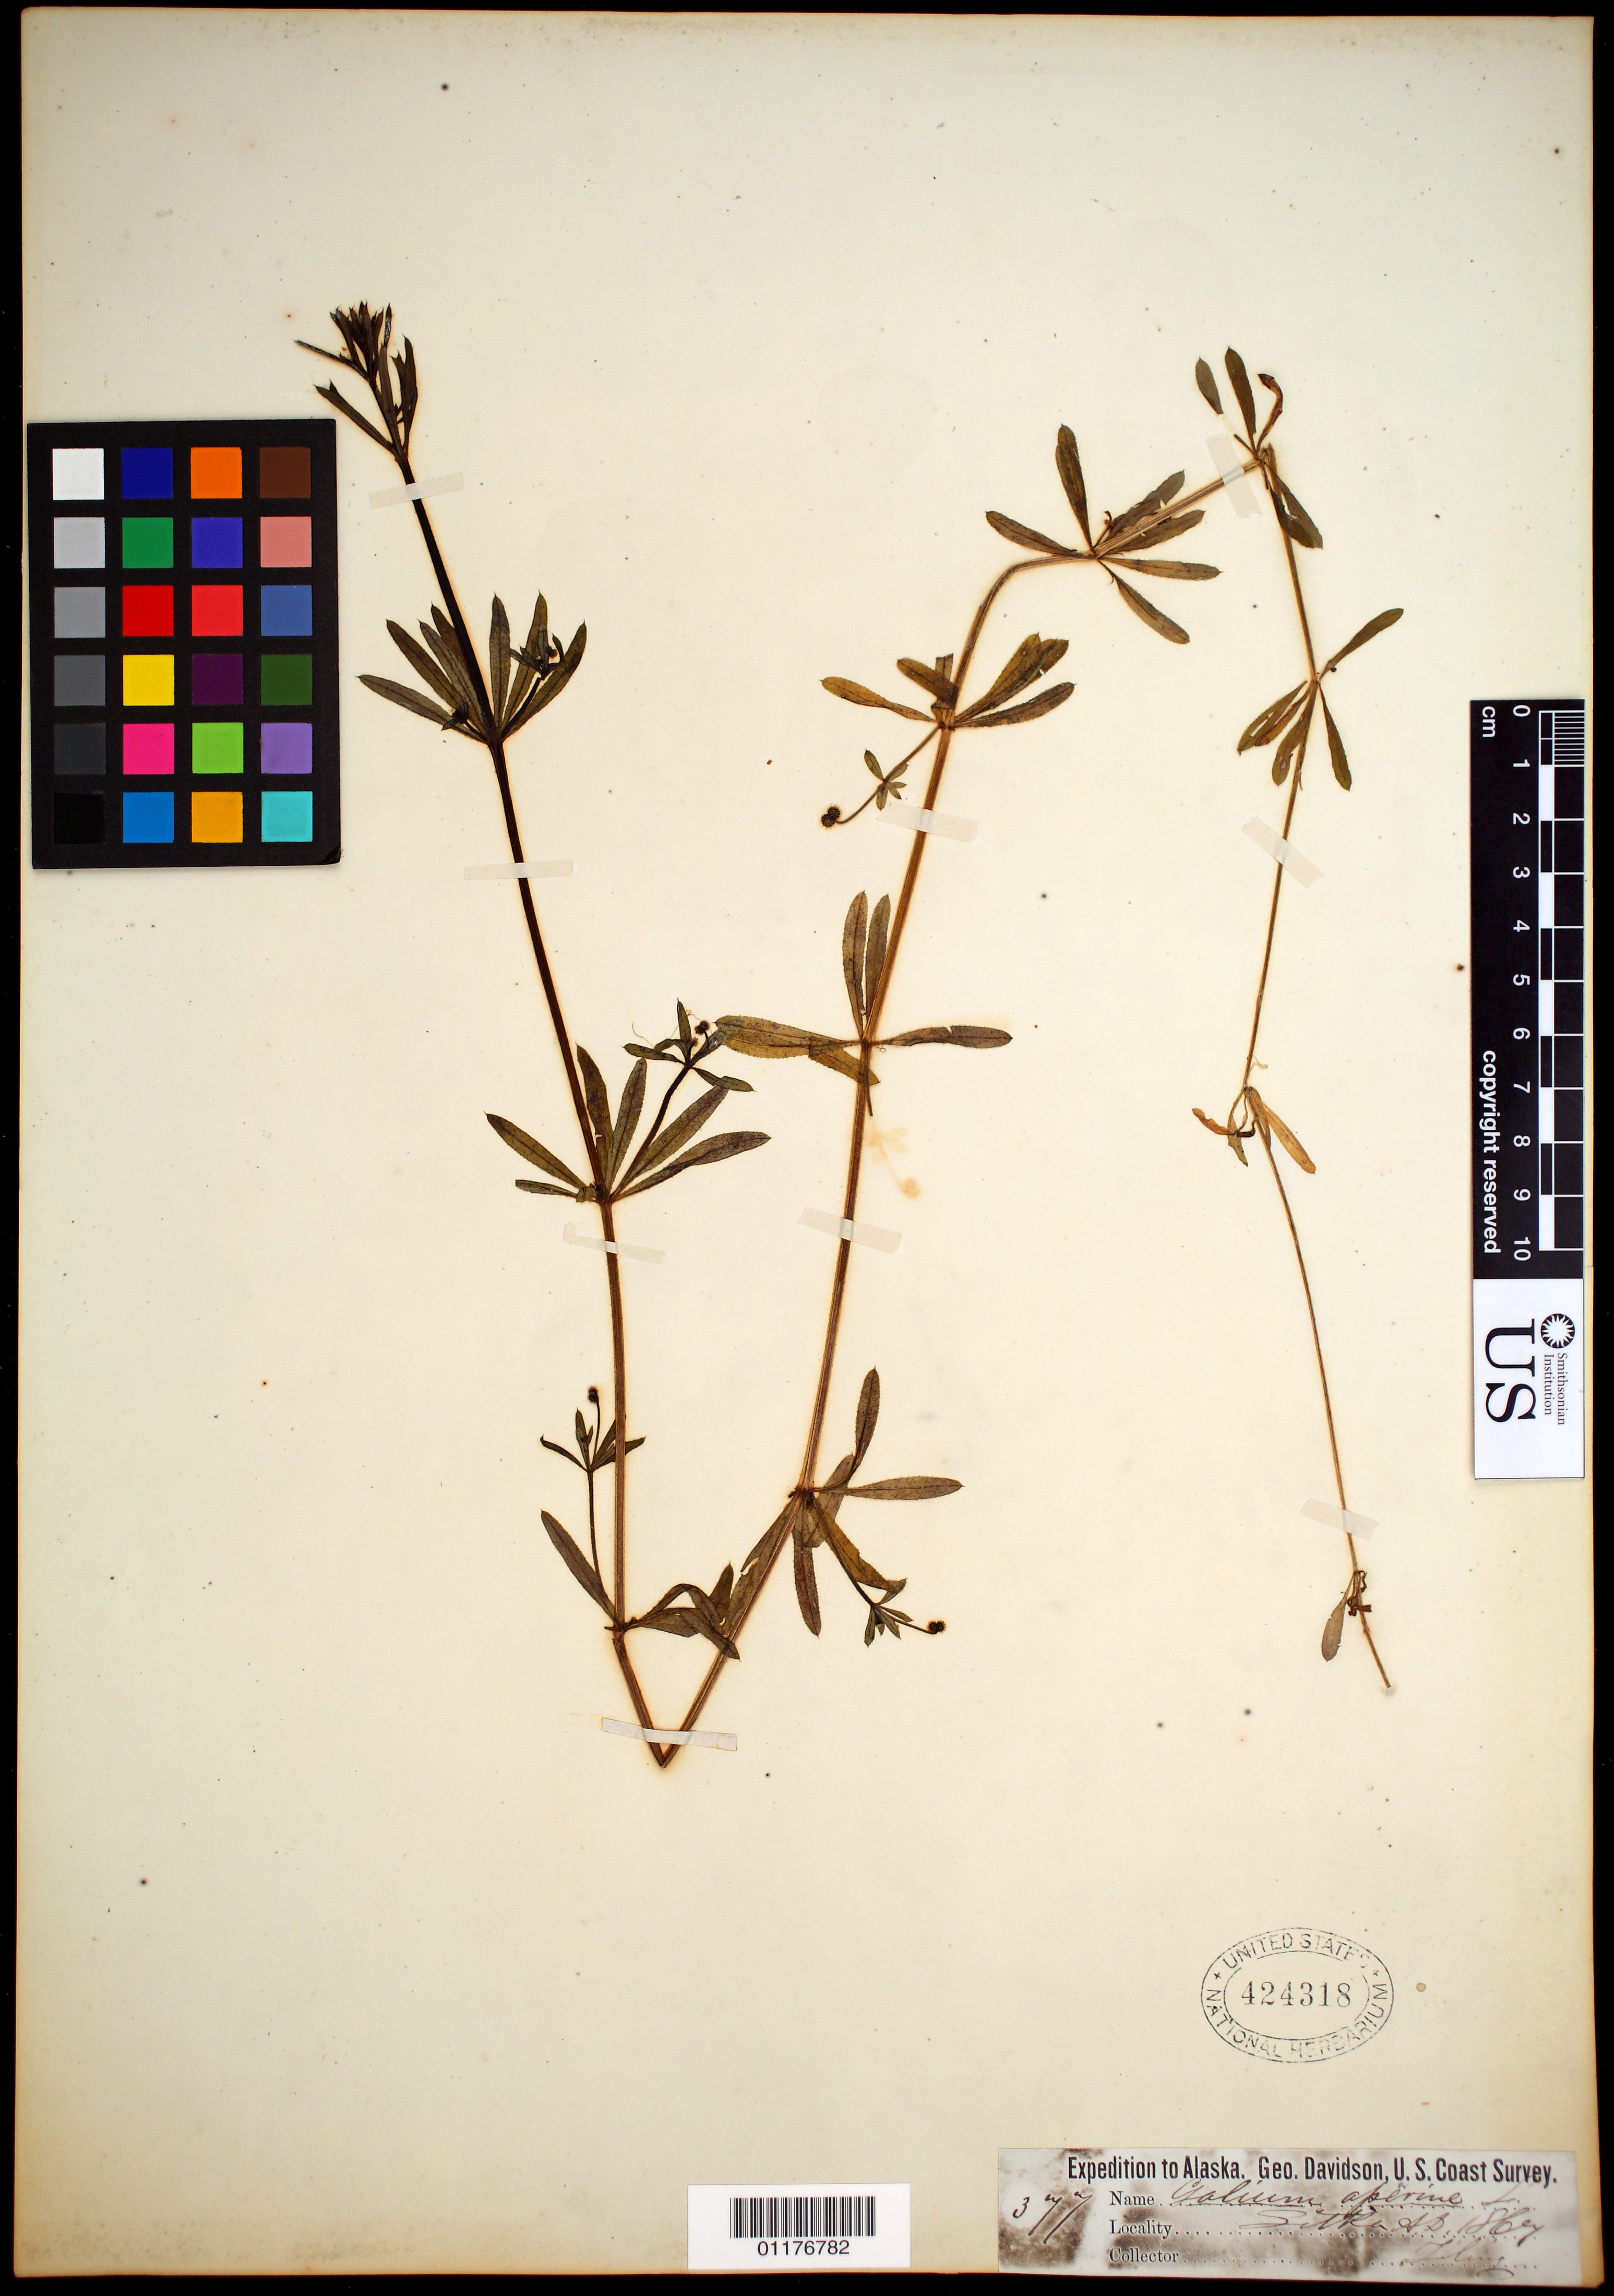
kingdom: Plantae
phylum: Tracheophyta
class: Magnoliopsida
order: Gentianales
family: Rubiaceae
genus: Galium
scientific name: Galium aparine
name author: L.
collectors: H .S. T. Tiling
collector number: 377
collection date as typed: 1867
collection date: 1867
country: United States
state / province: Alaska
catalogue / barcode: US 424318